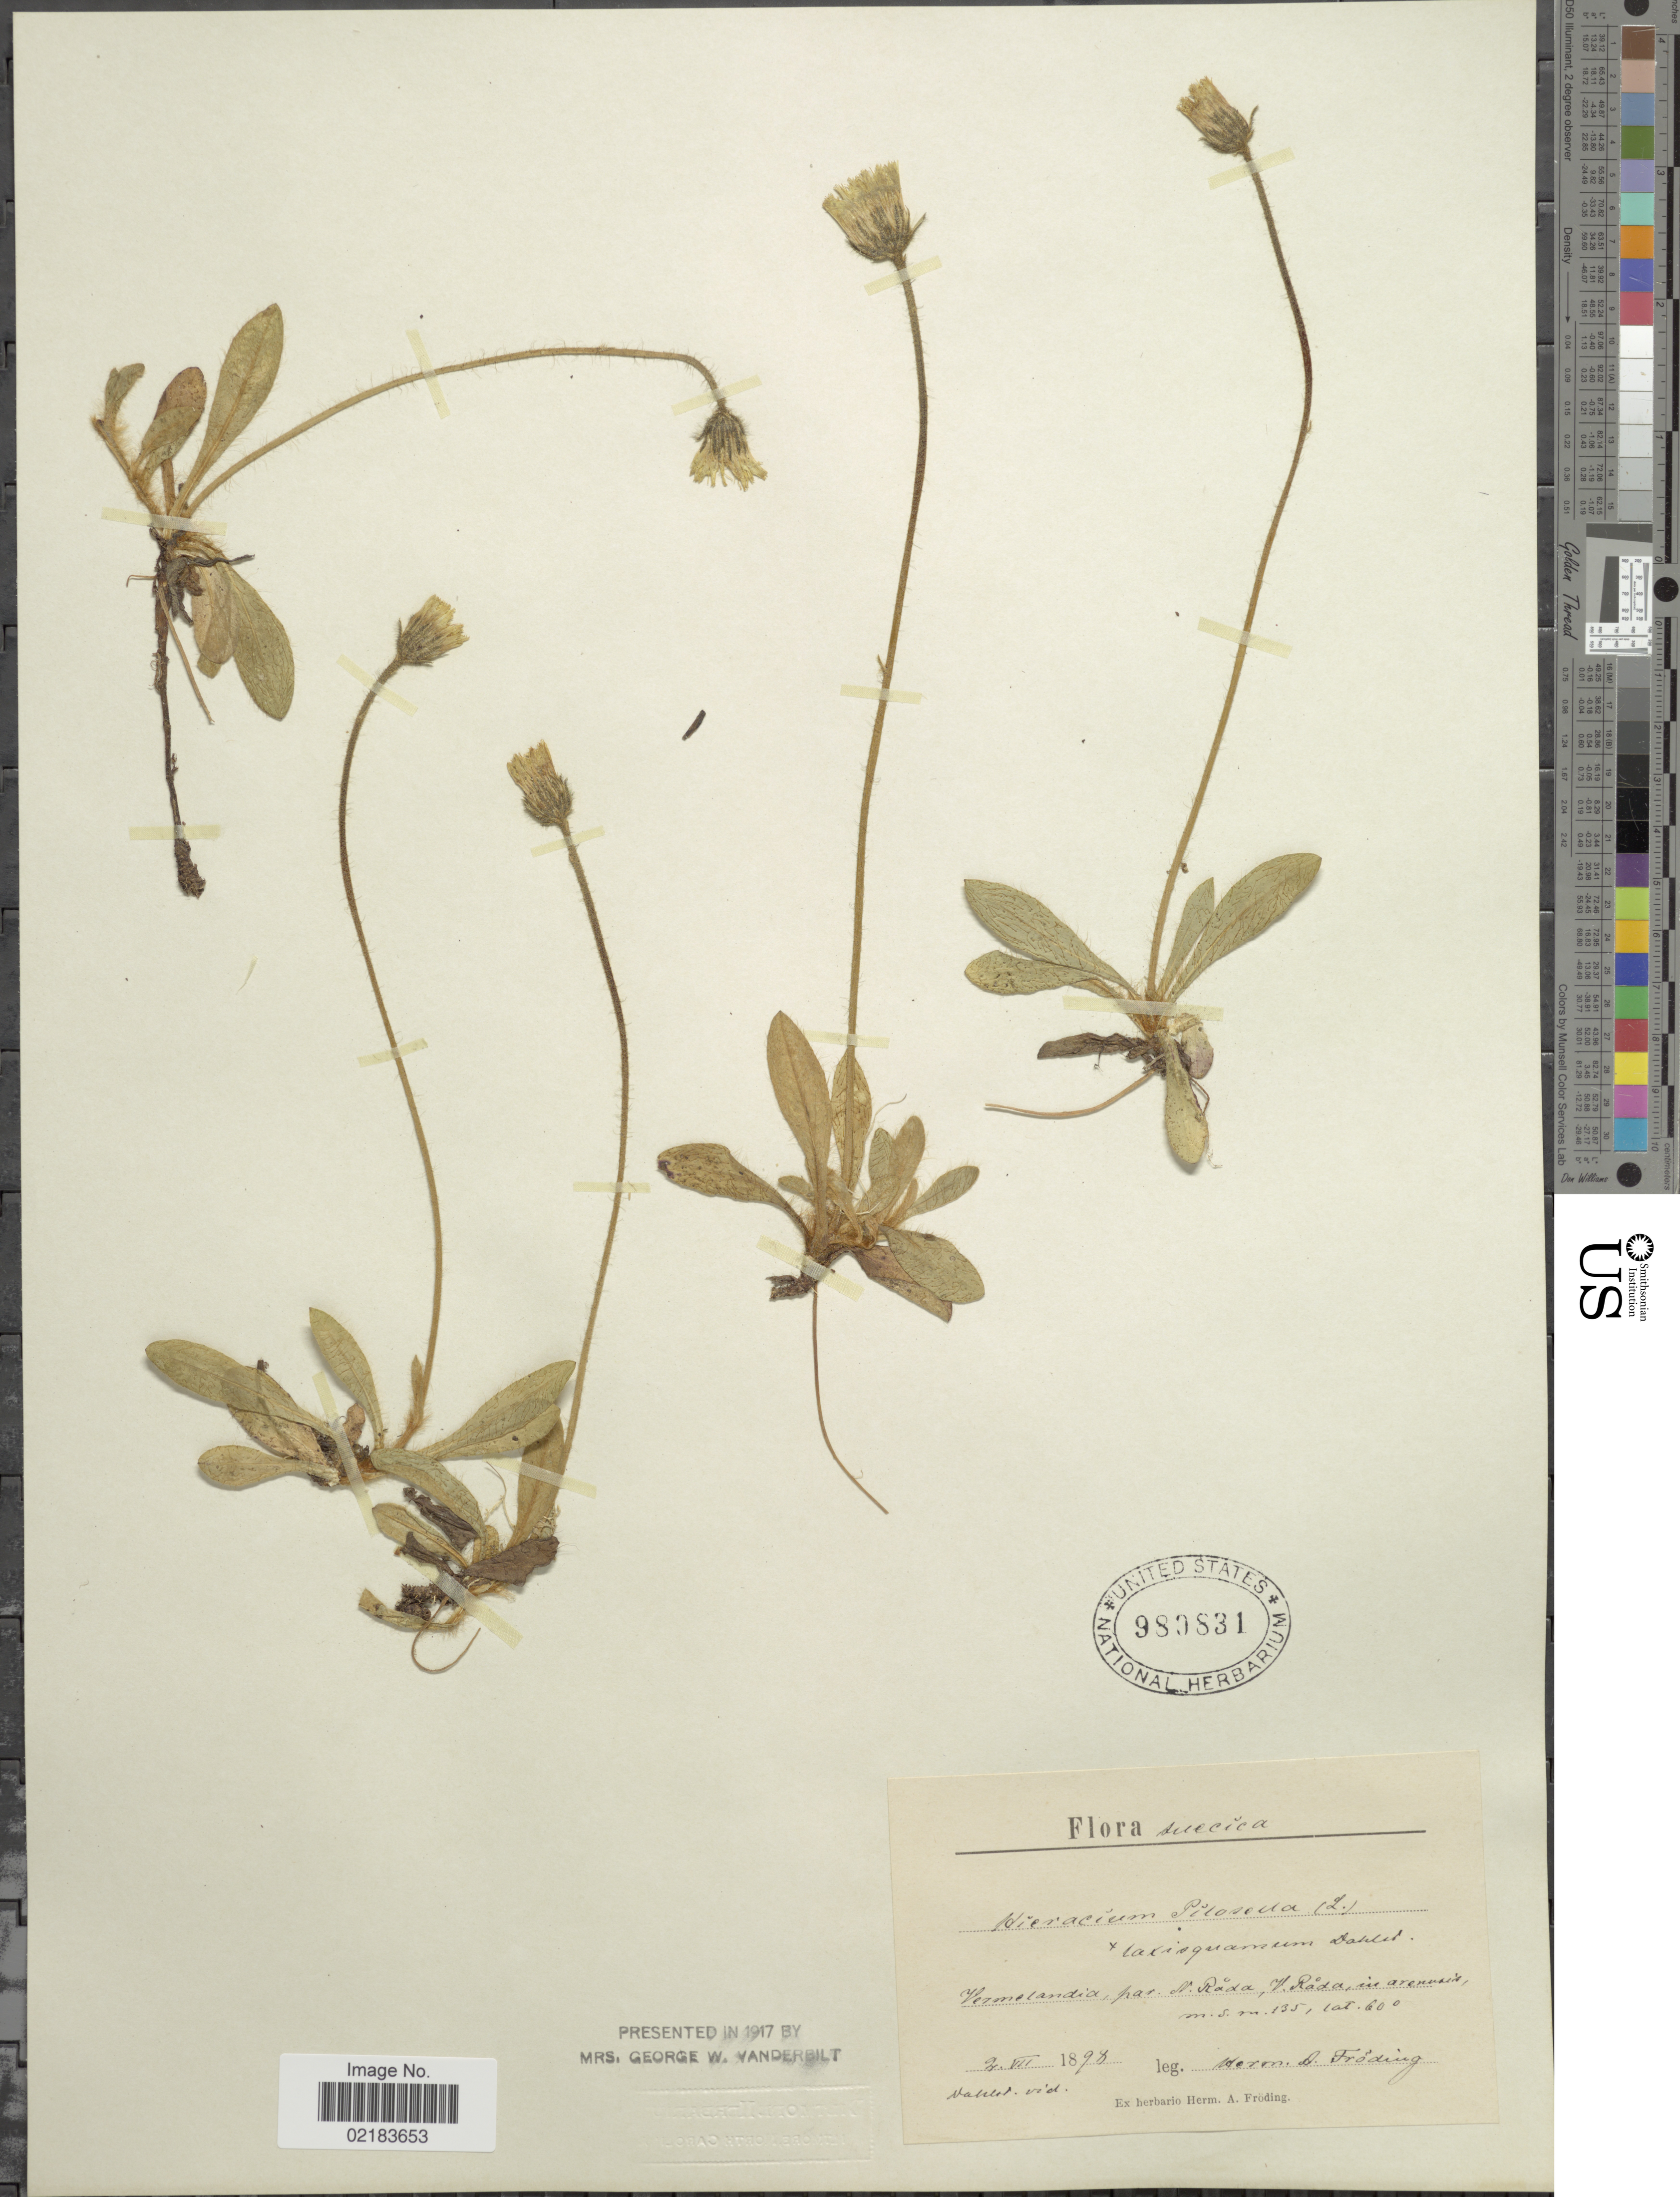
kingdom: Plantae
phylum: Tracheophyta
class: Magnoliopsida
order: Asterales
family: Asteraceae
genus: Pilosella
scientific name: Pilosella officinarum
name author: Vaill.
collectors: H. Froding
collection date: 1898-07-02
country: Sweden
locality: Suecica. Vermelandia, par. N. Råda, V. Råda, in arenosis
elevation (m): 135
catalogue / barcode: US 980831